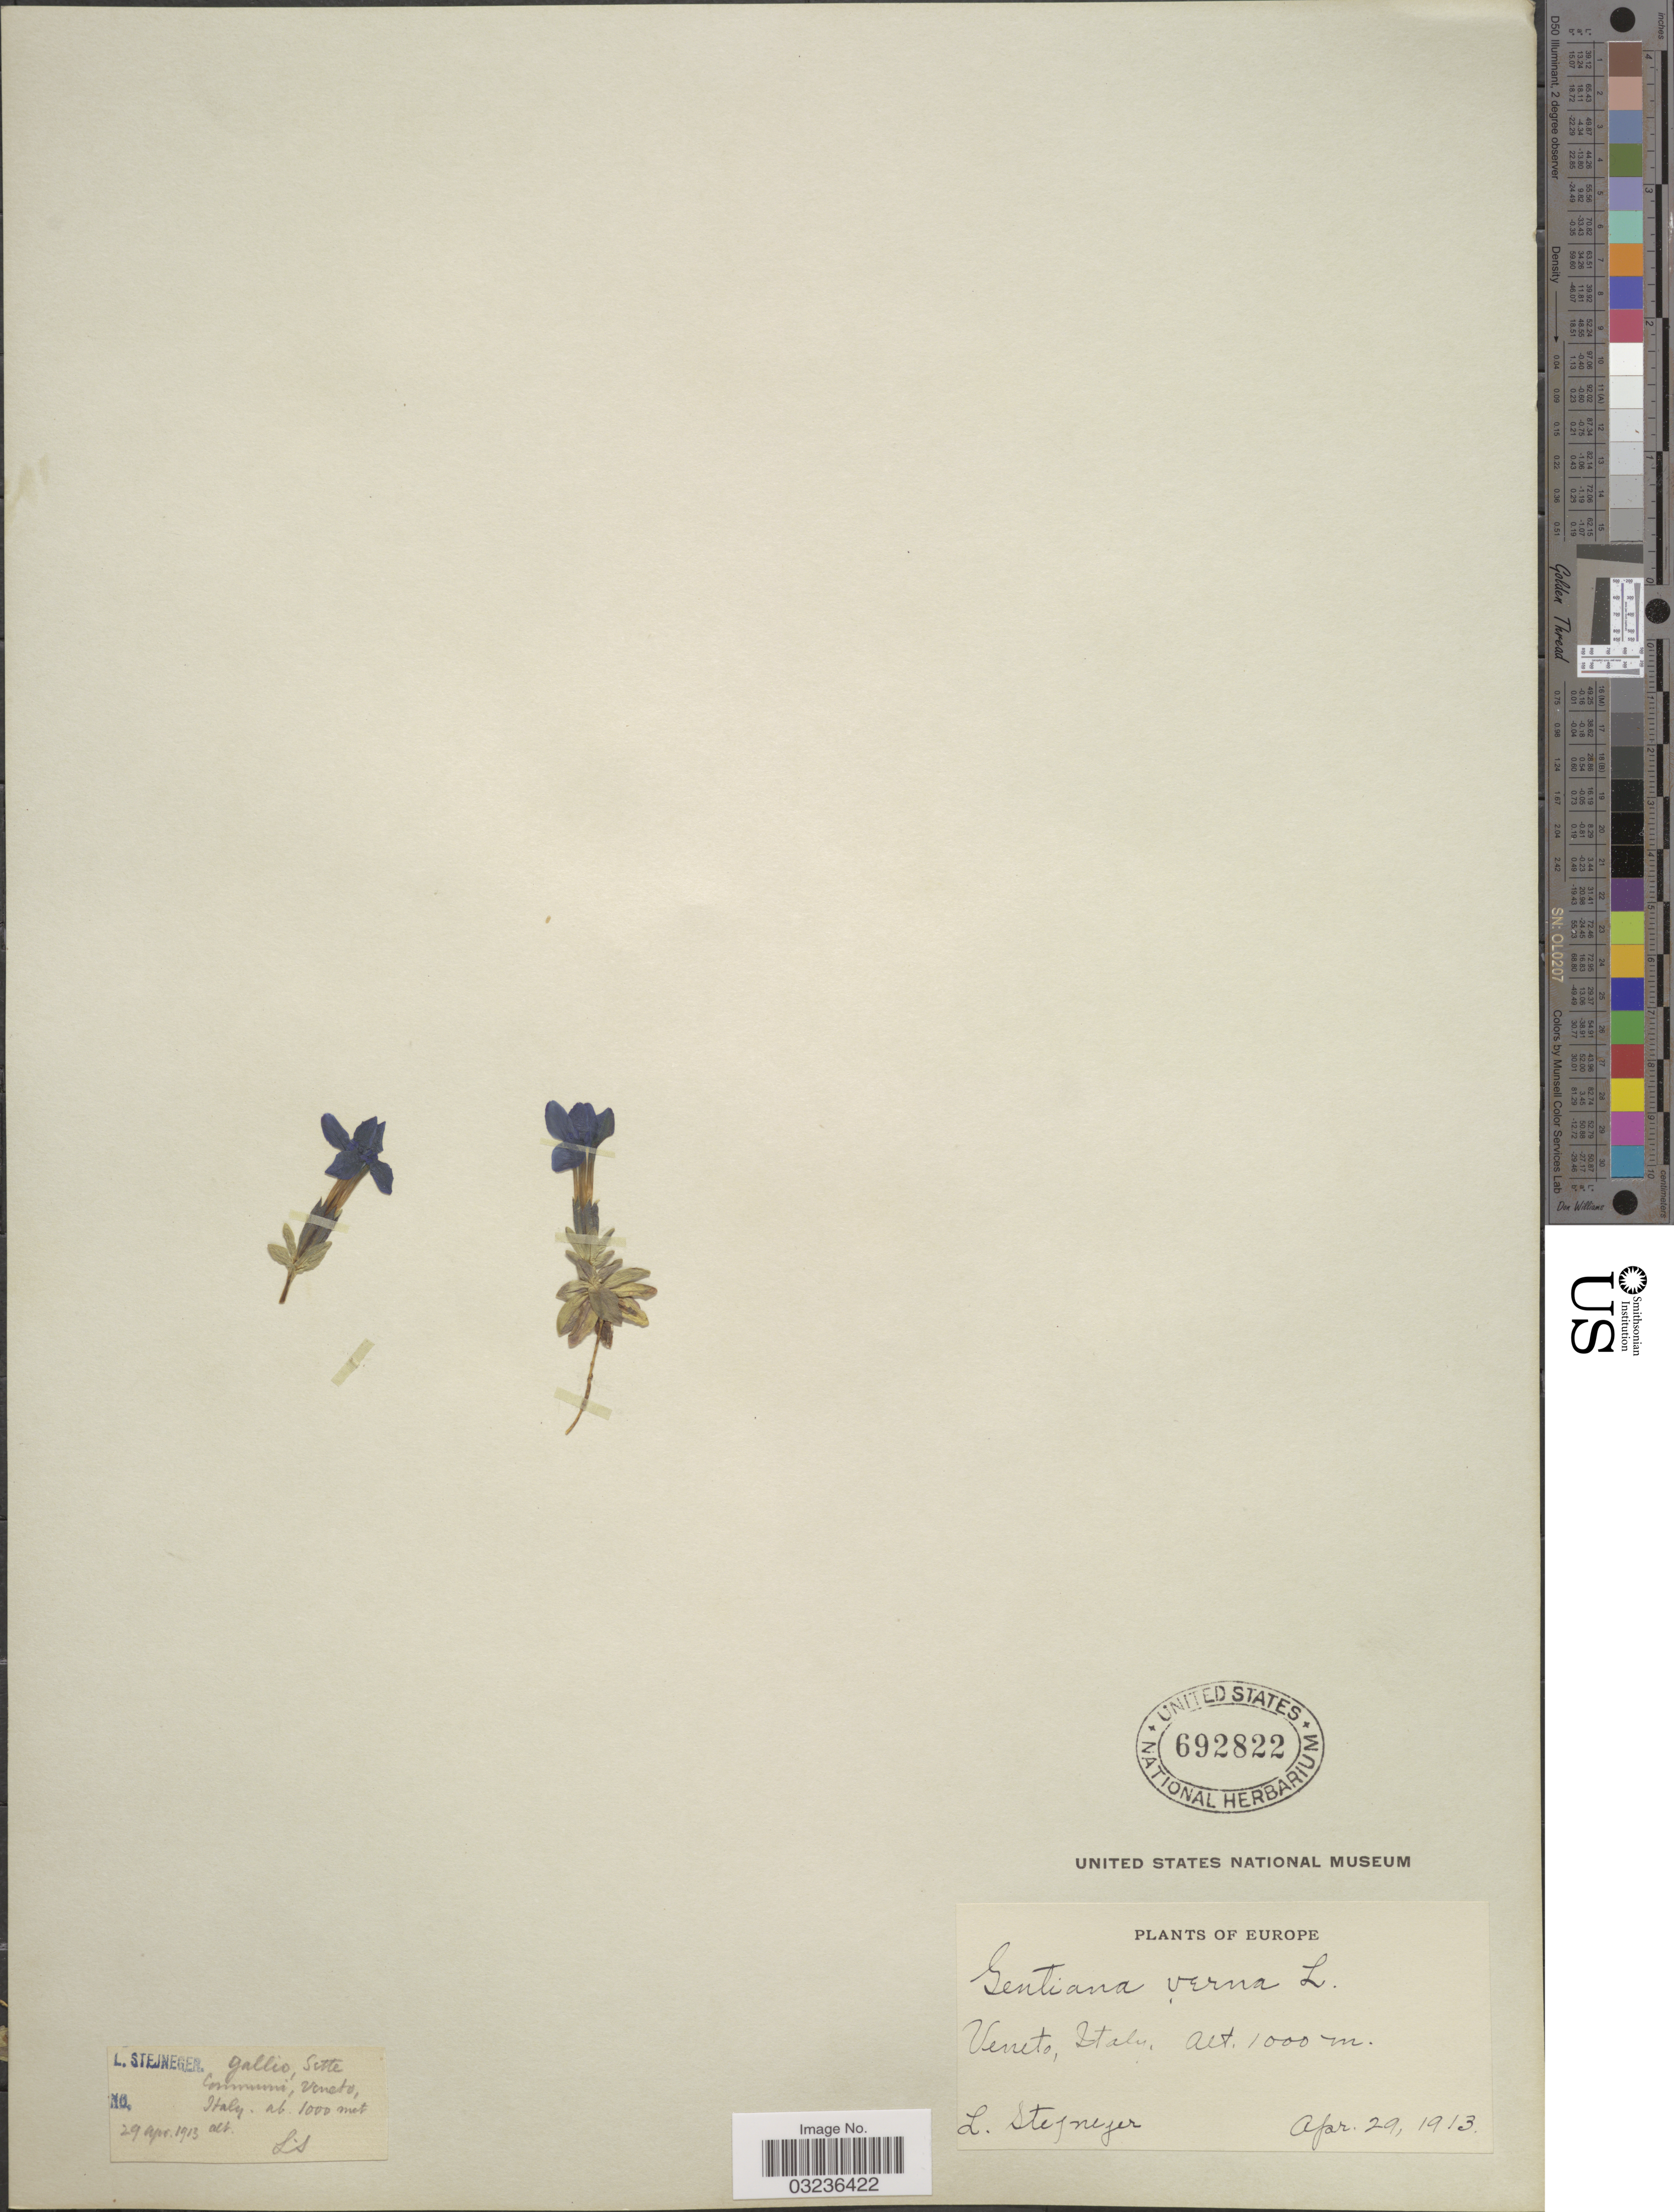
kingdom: Plantae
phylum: Tracheophyta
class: Magnoliopsida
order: Gentianales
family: Gentianaceae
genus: Gentiana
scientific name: Gentiana verna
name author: L.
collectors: L. Stejneger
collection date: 1913-04-29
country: Italy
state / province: Veneto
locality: Gallio, Sette Communi.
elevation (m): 1000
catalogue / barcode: US 692822